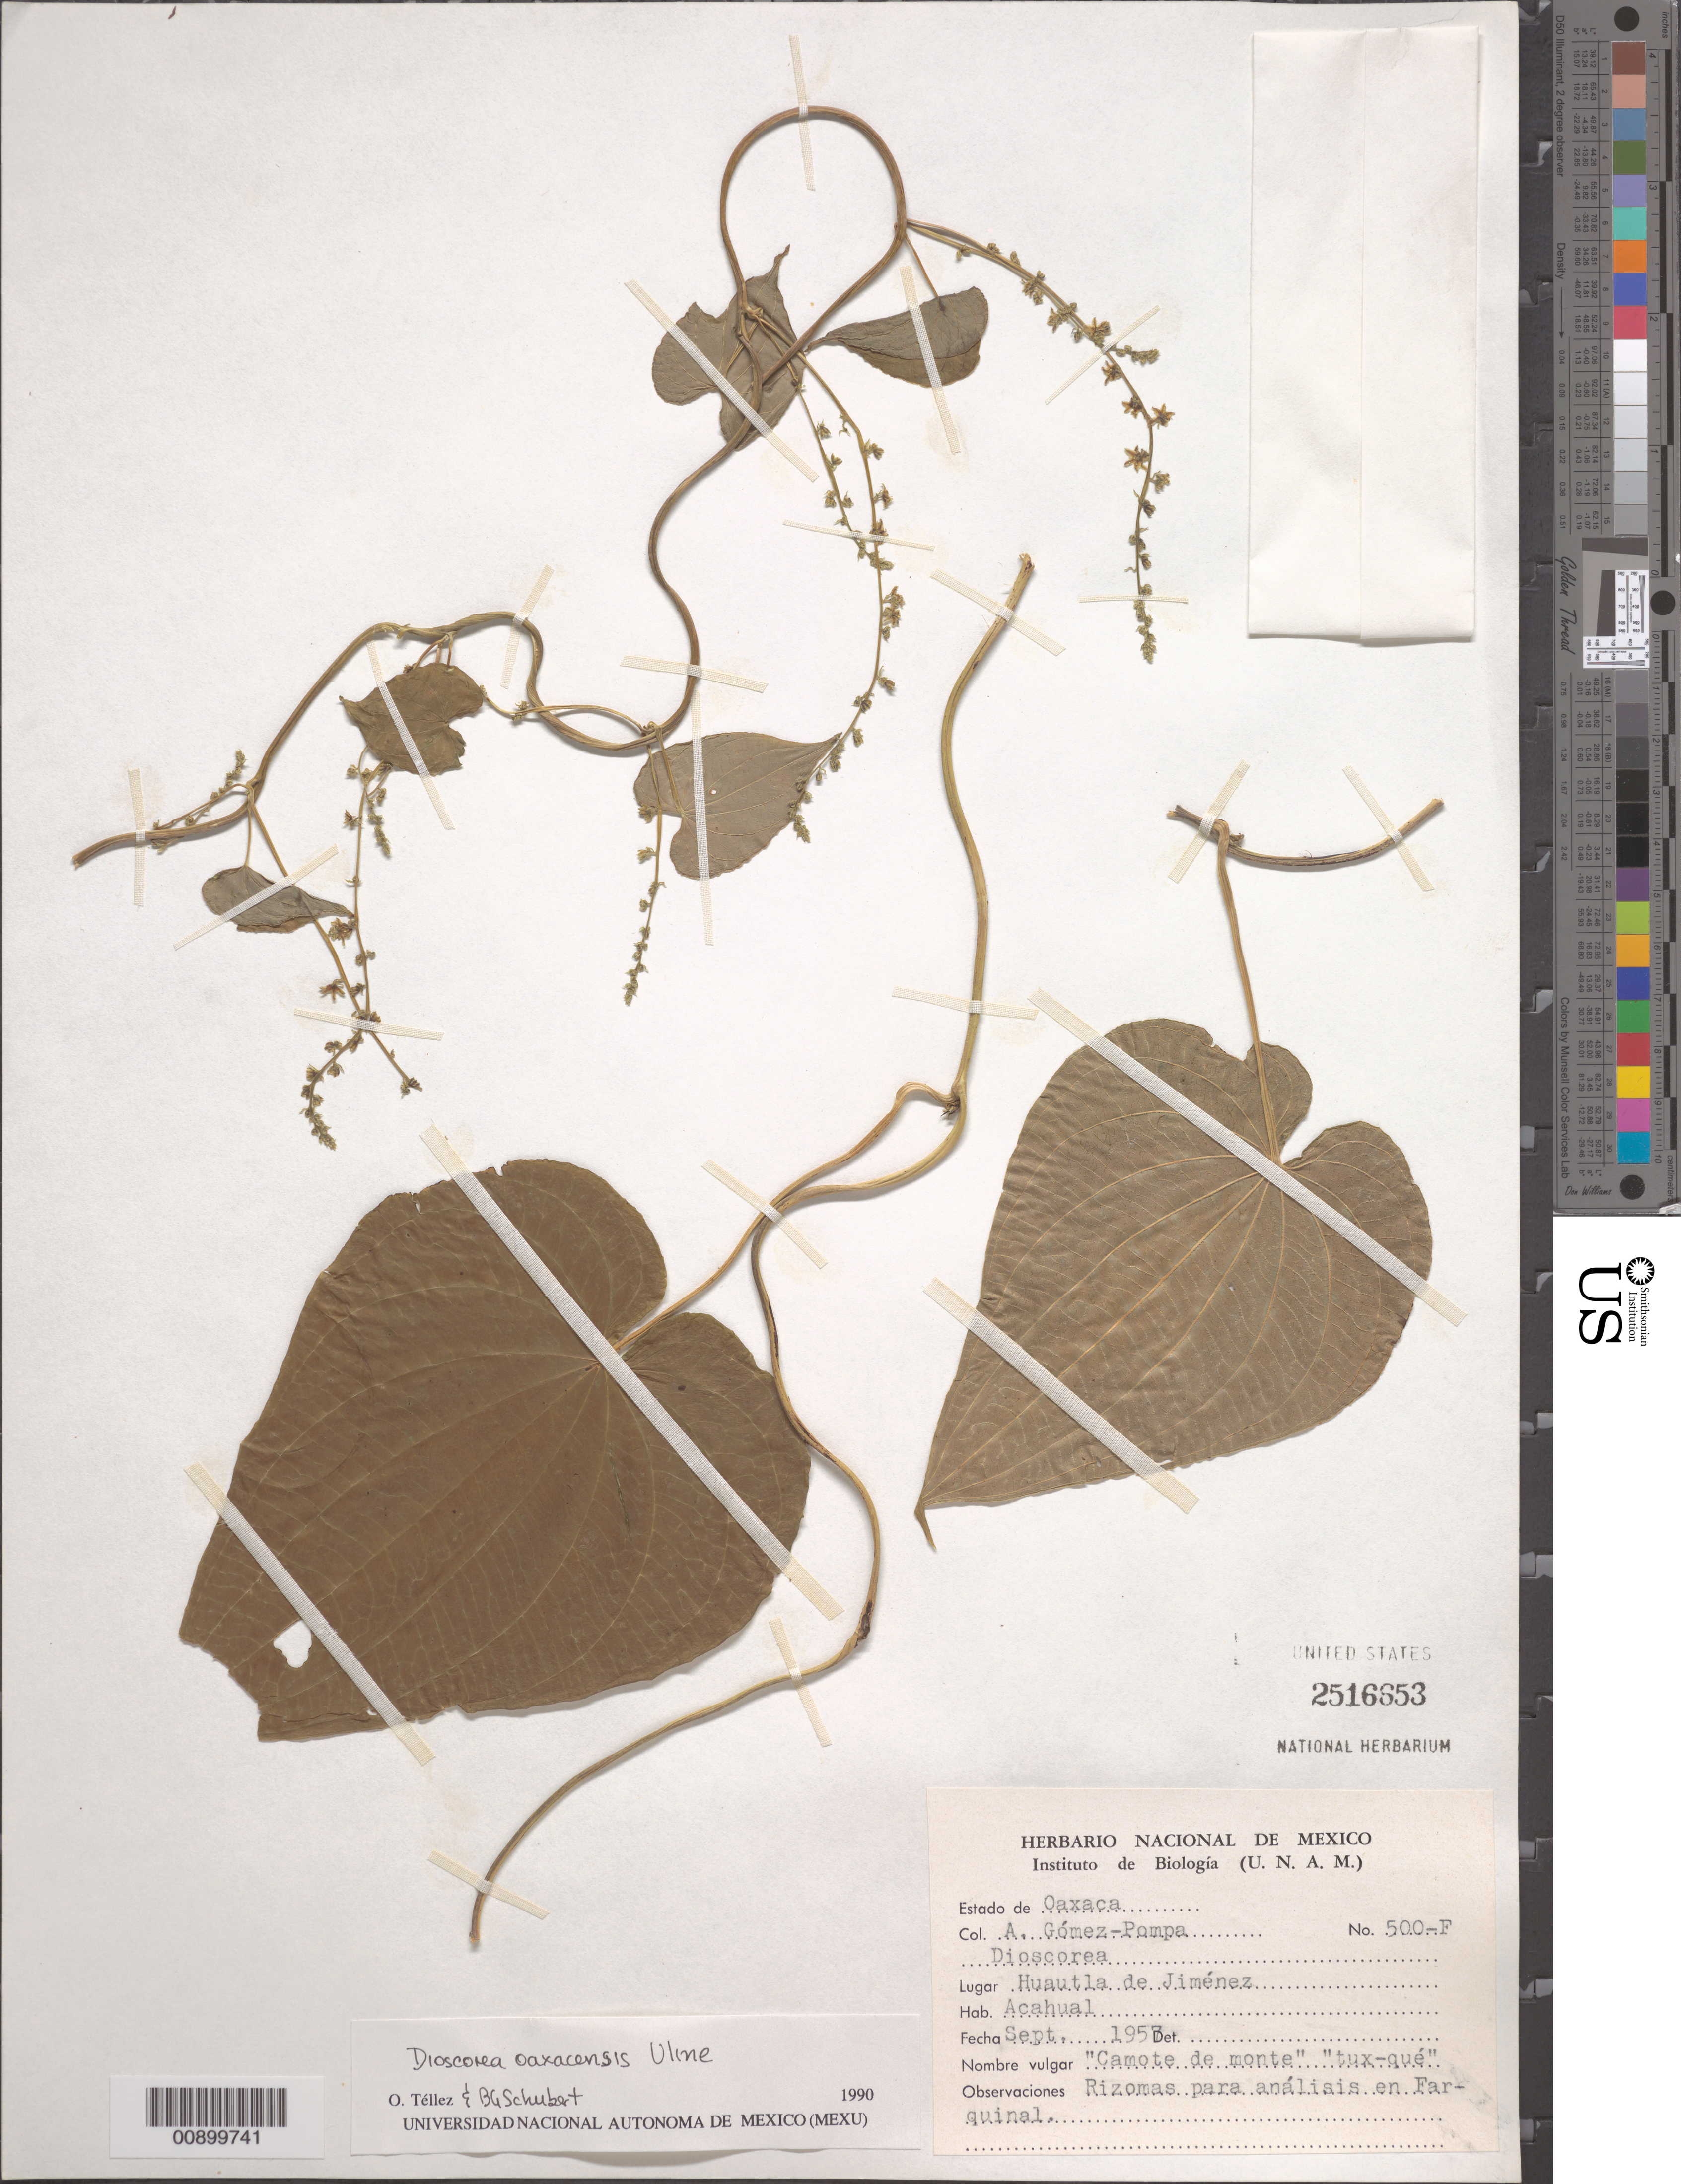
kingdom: Plantae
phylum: Tracheophyta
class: Liliopsida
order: Dioscoreales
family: Dioscoreaceae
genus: Dioscorea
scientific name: Dioscorea oaxacensis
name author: Uline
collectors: A. Gómez Pompa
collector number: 500-F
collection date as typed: Sep 1957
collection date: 1957-09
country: Mexico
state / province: Oaxaca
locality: Huautla de Jiménez. Oaxaca.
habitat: Acahual.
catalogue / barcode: US 2516653